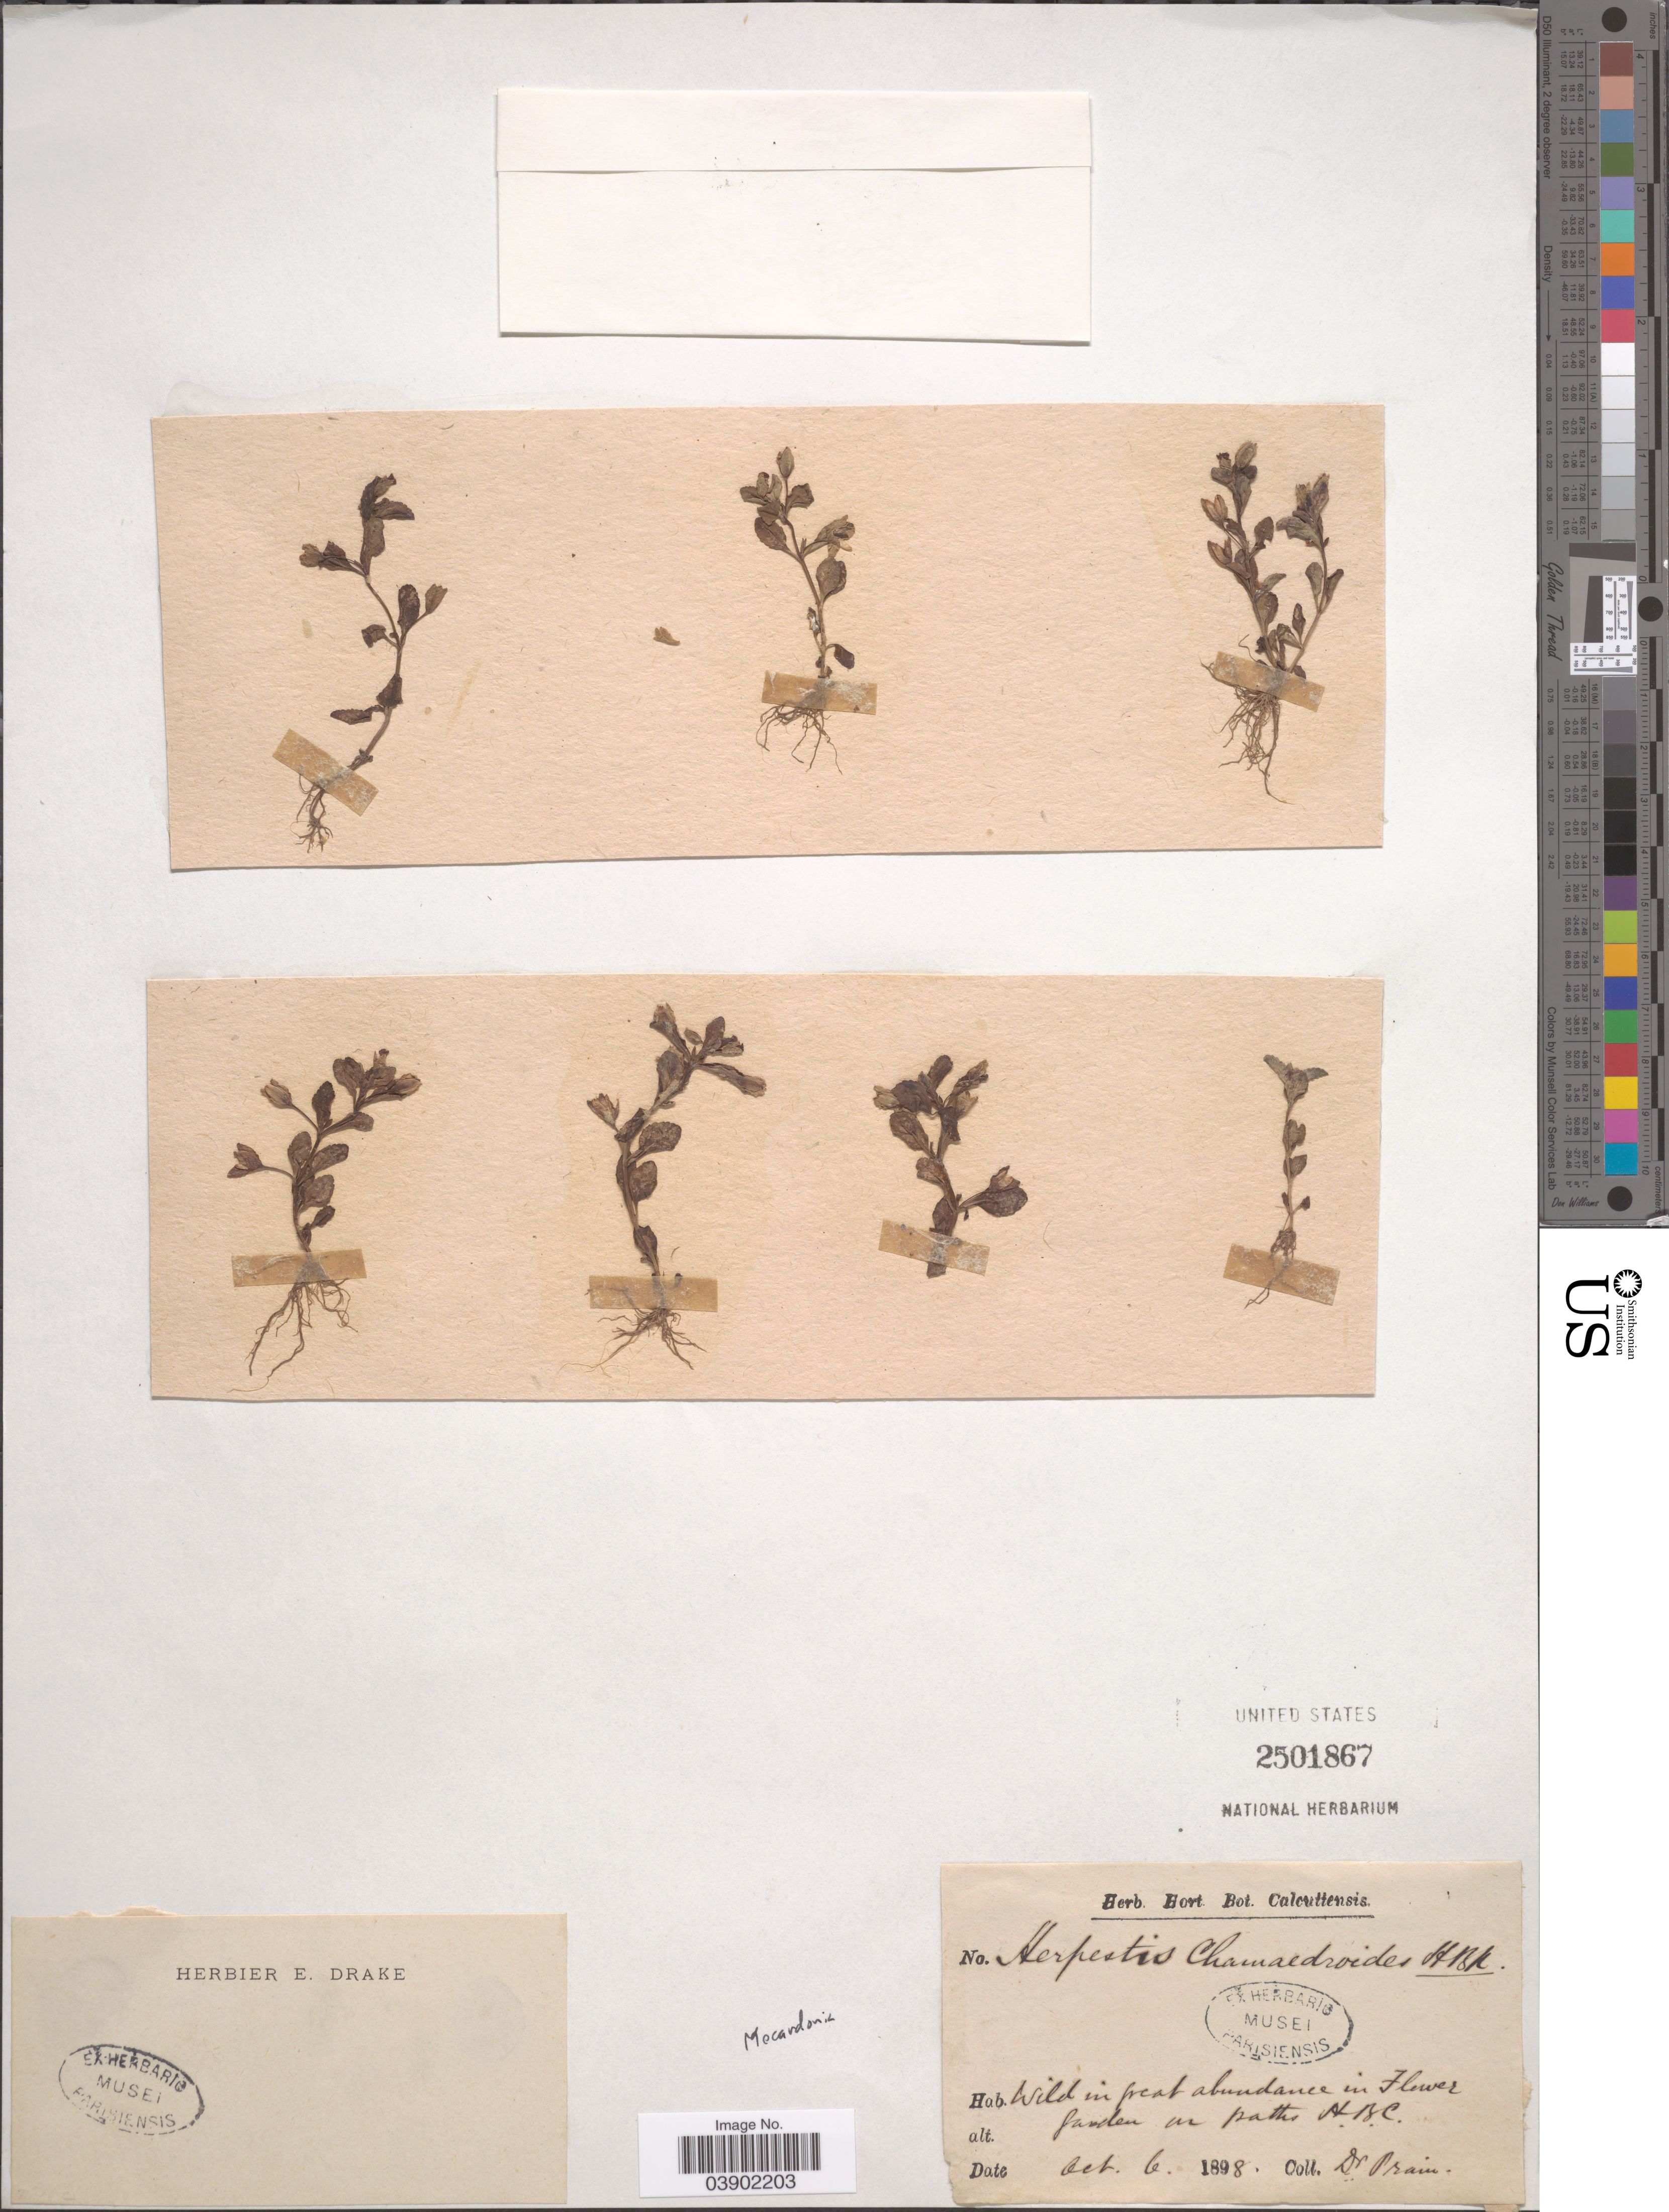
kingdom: Plantae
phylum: Tracheophyta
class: Magnoliopsida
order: Lamiales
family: Plantaginaceae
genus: Bacopa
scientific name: Bacopa chamaedryoides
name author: (Kunth) Wettst.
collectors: -- Prain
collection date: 1898-10-06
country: India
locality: Garden on paths.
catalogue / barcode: US 2501867